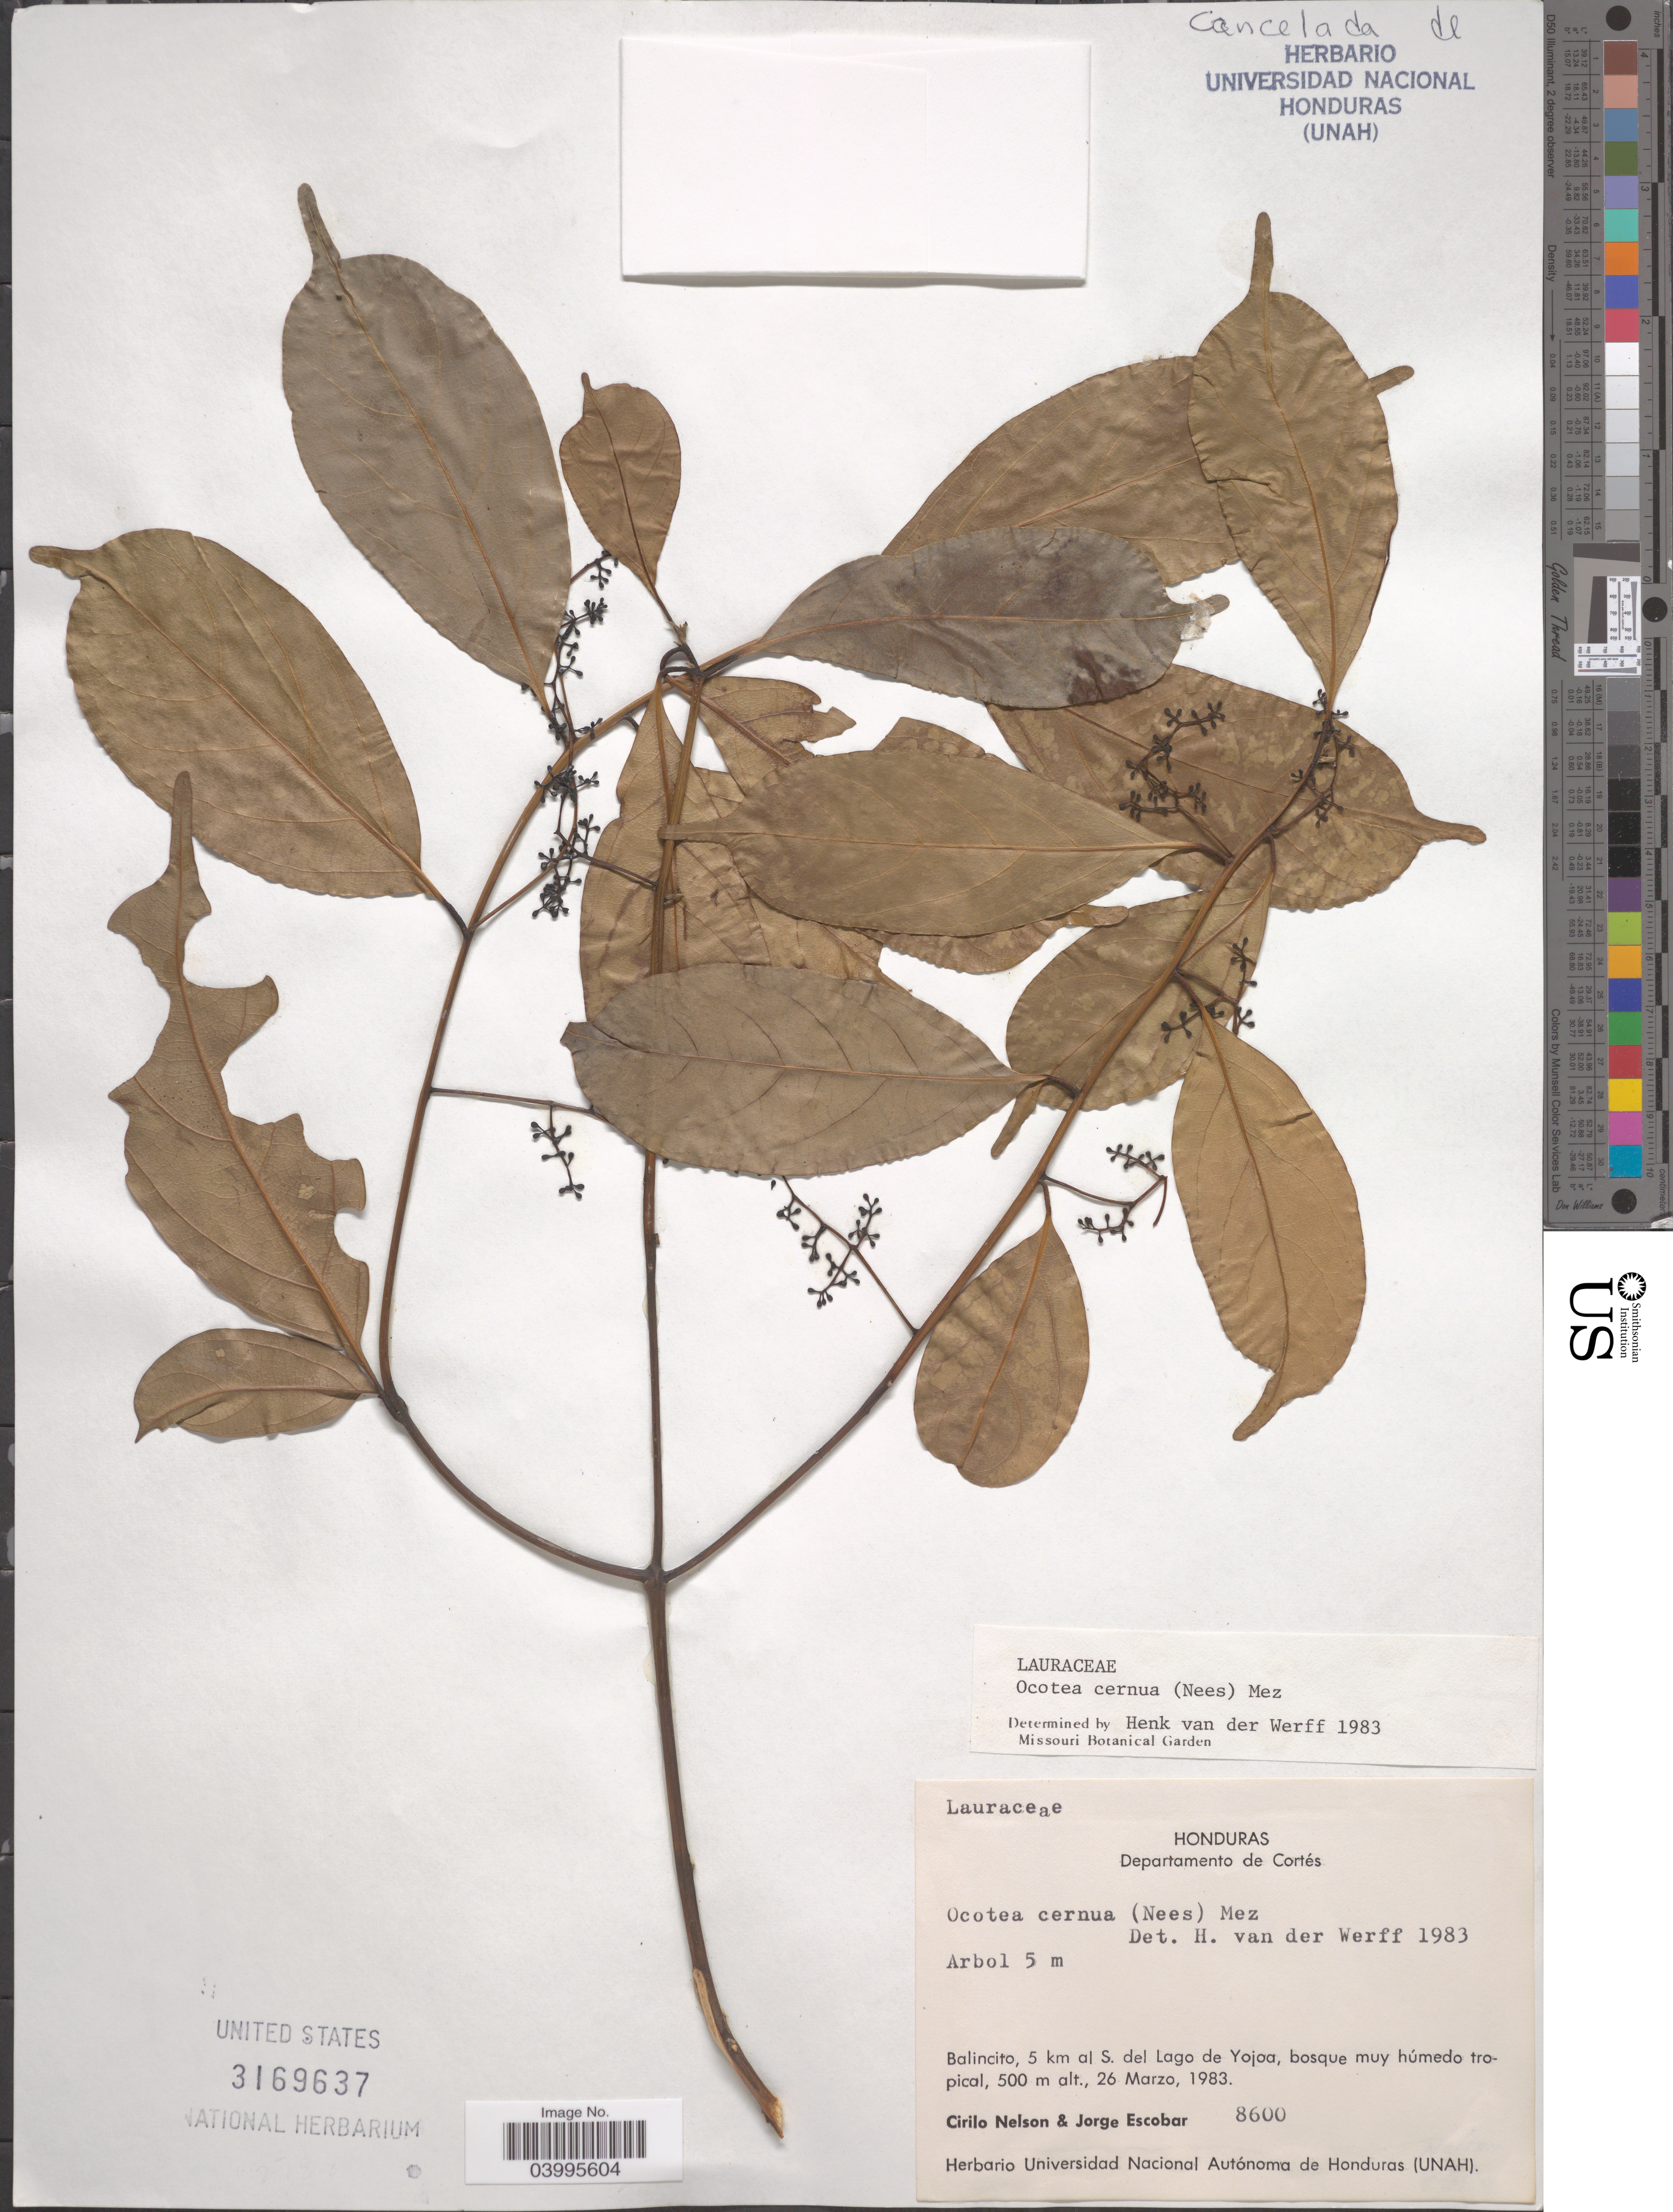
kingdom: Plantae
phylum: Tracheophyta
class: Magnoliopsida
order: Laurales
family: Lauraceae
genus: Ocotea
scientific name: Ocotea cernua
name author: (Nees) Mez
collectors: C. Nelson & J. Escobar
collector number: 8600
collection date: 1983-03-26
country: Honduras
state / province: Cortes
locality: Departamento de Cortés. Balincito, 5 km al S. del Lago de Yojoa, bosque muy húmedo tropical.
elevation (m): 500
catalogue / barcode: US 3169637